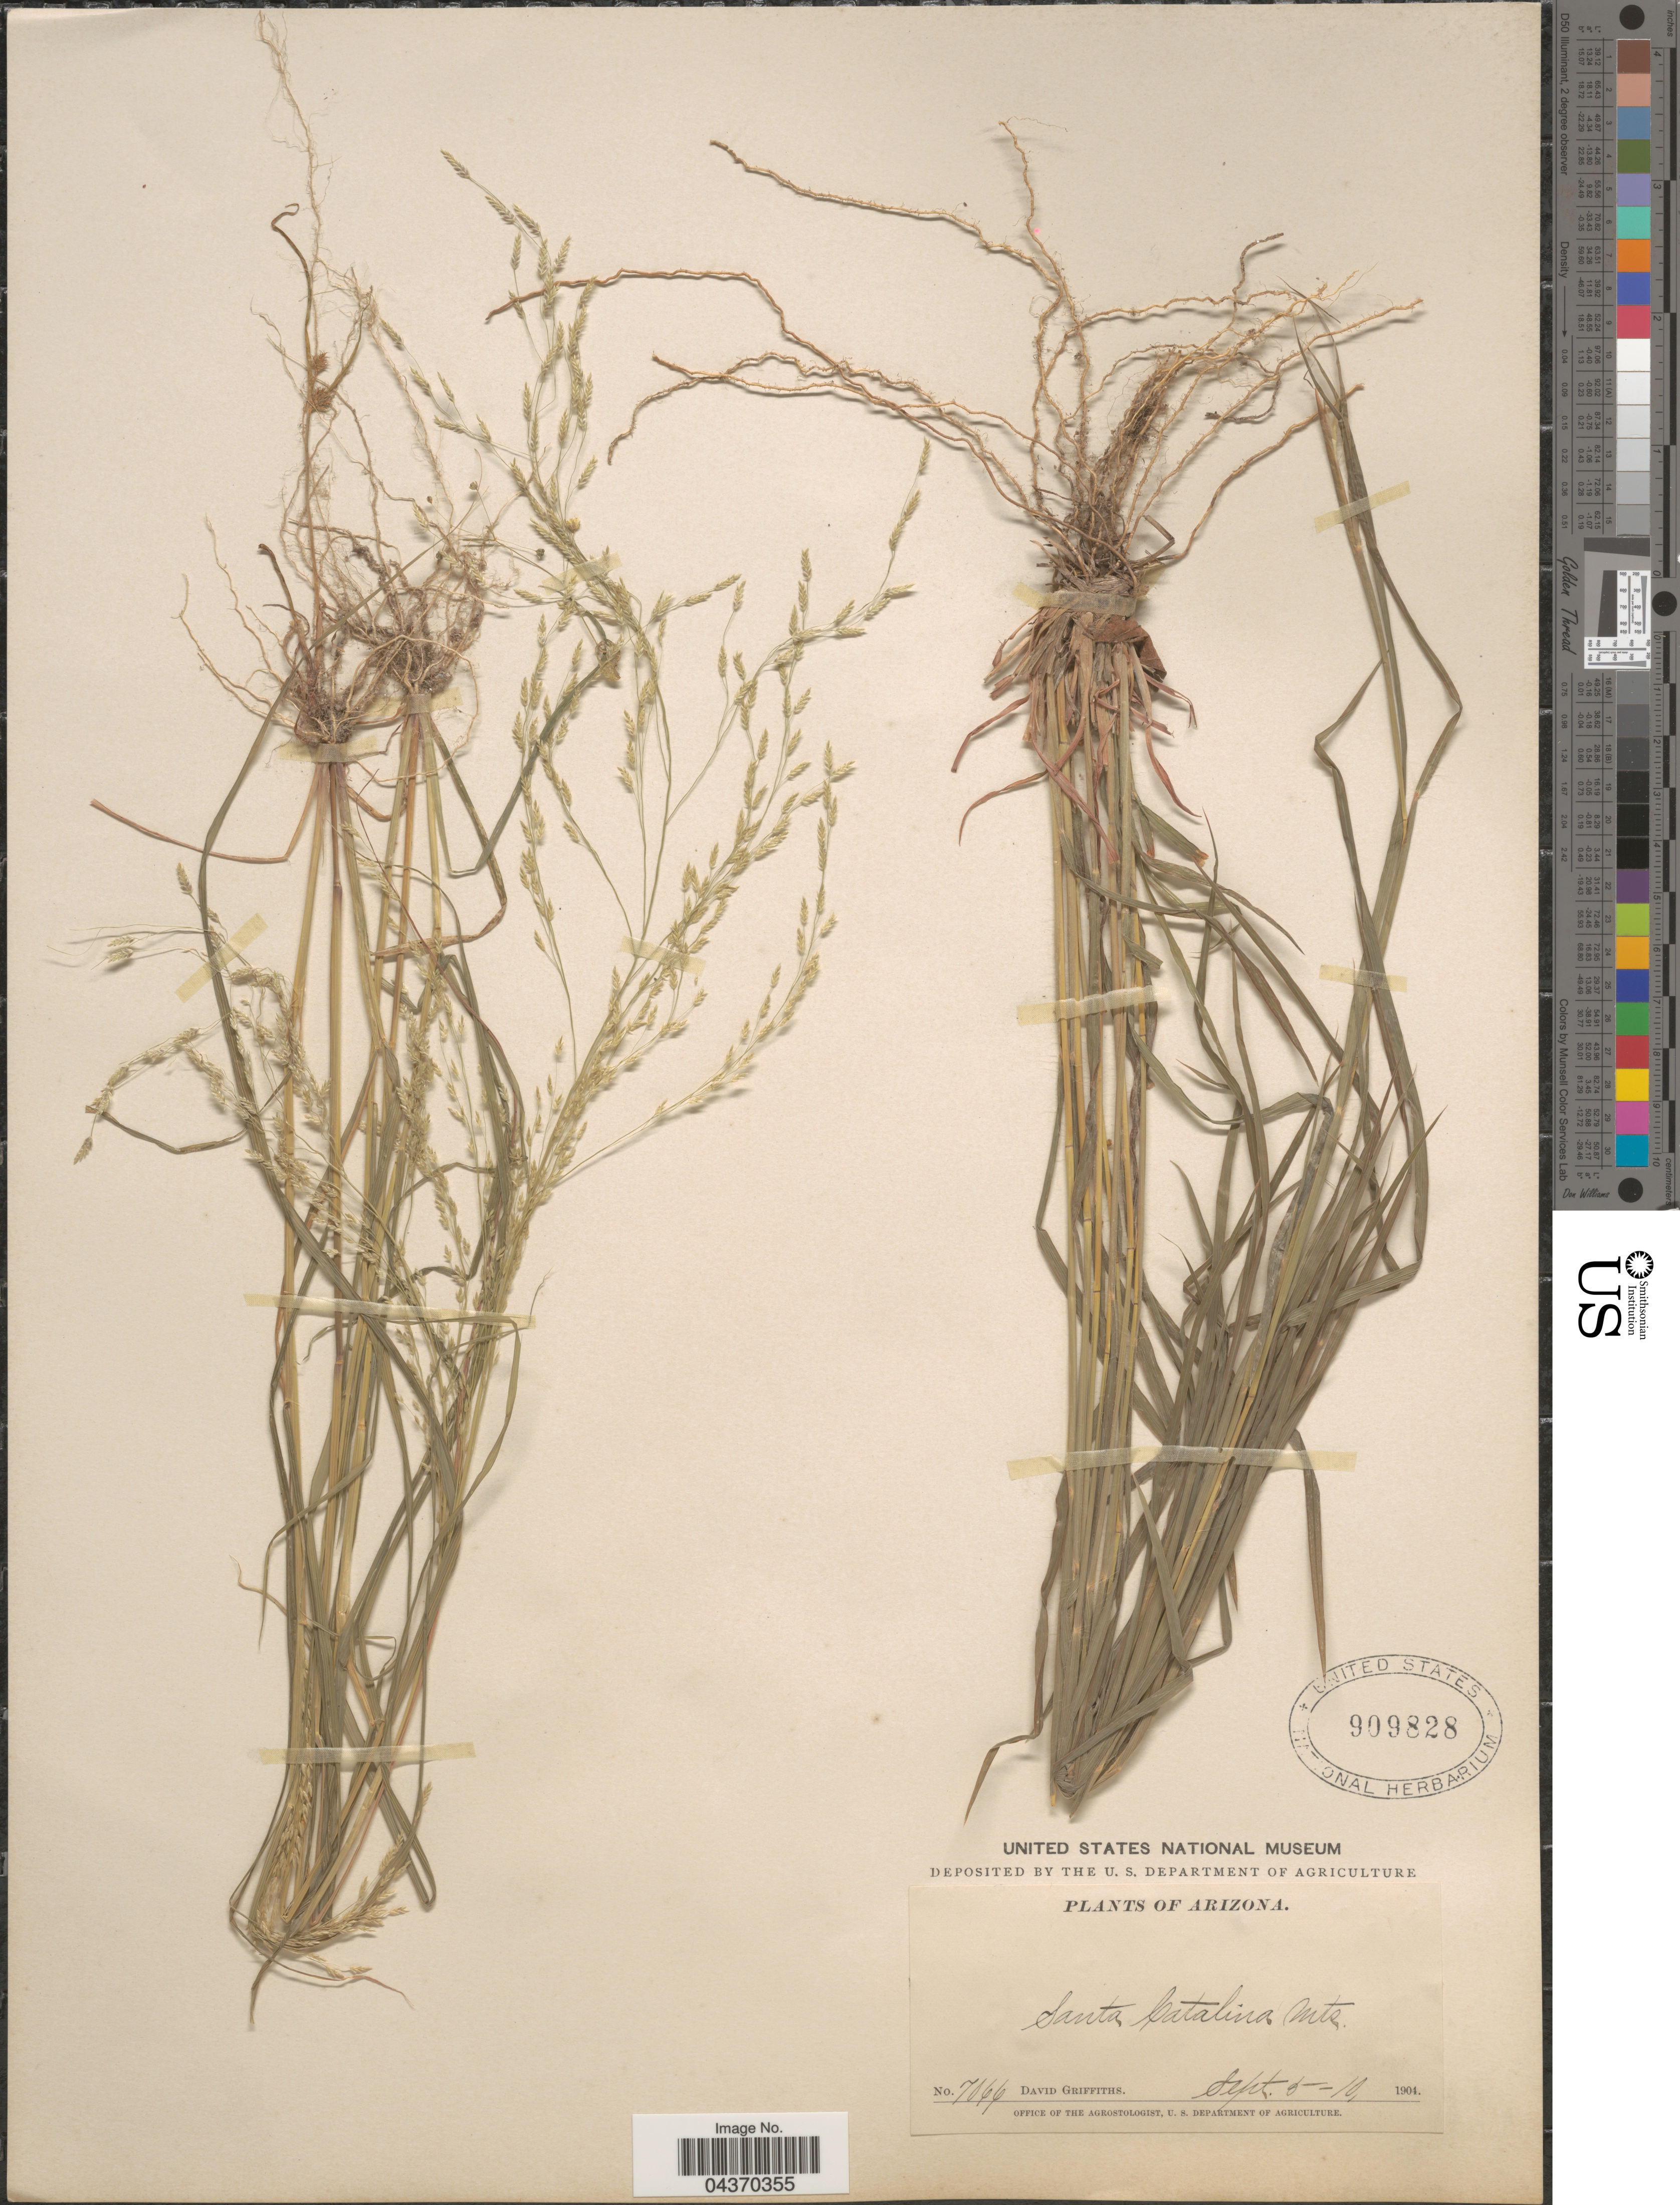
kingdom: Plantae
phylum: Tracheophyta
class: Liliopsida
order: Poales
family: Poaceae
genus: Eragrostis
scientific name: Eragrostis pectinacea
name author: (Michx.) Nees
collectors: D. Griffiths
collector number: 7066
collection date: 1904-09-05/1904-09-10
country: United States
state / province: Arizona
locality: Santa Catalina Mts.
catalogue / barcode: US 909828